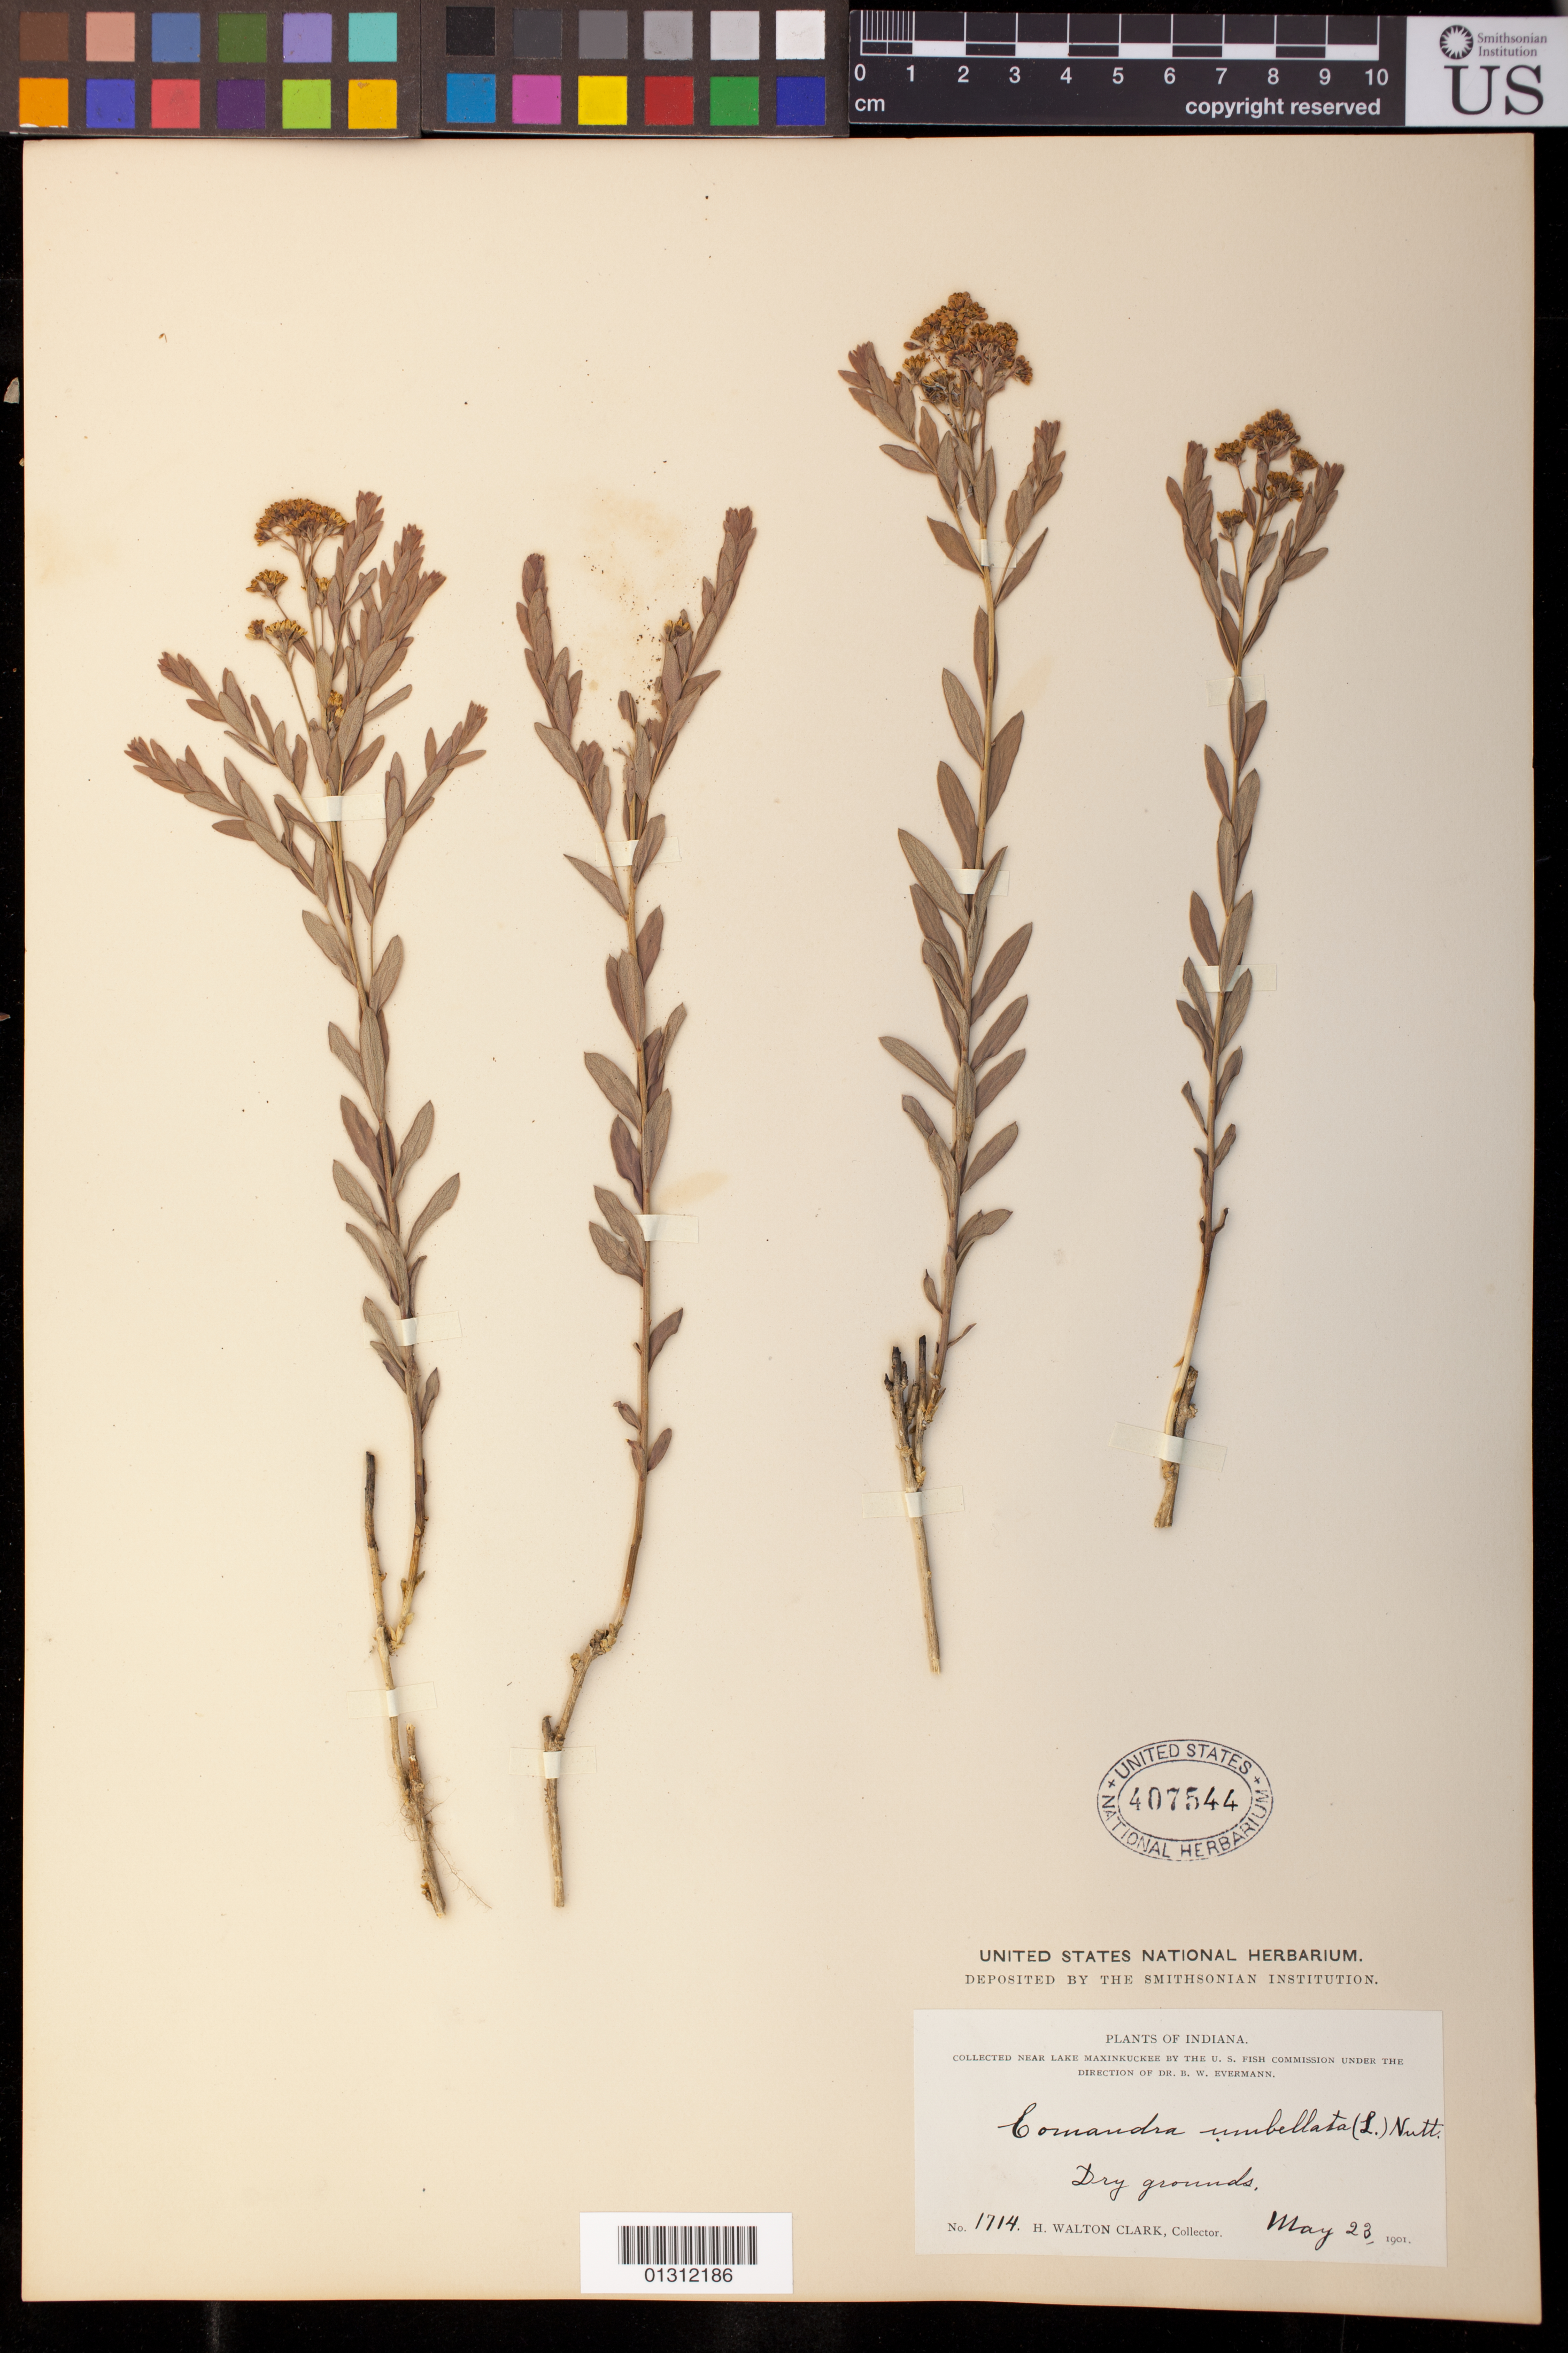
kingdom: Plantae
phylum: Tracheophyta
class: Magnoliopsida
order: Santalales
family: Comandraceae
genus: Comandra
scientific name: Comandra umbellata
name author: (L.) Nutt.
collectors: H. W. Clark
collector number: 1714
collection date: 1901-05-23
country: United States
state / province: Indiana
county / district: Marshall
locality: Near Lake Maxinkuckee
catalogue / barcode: US 407544